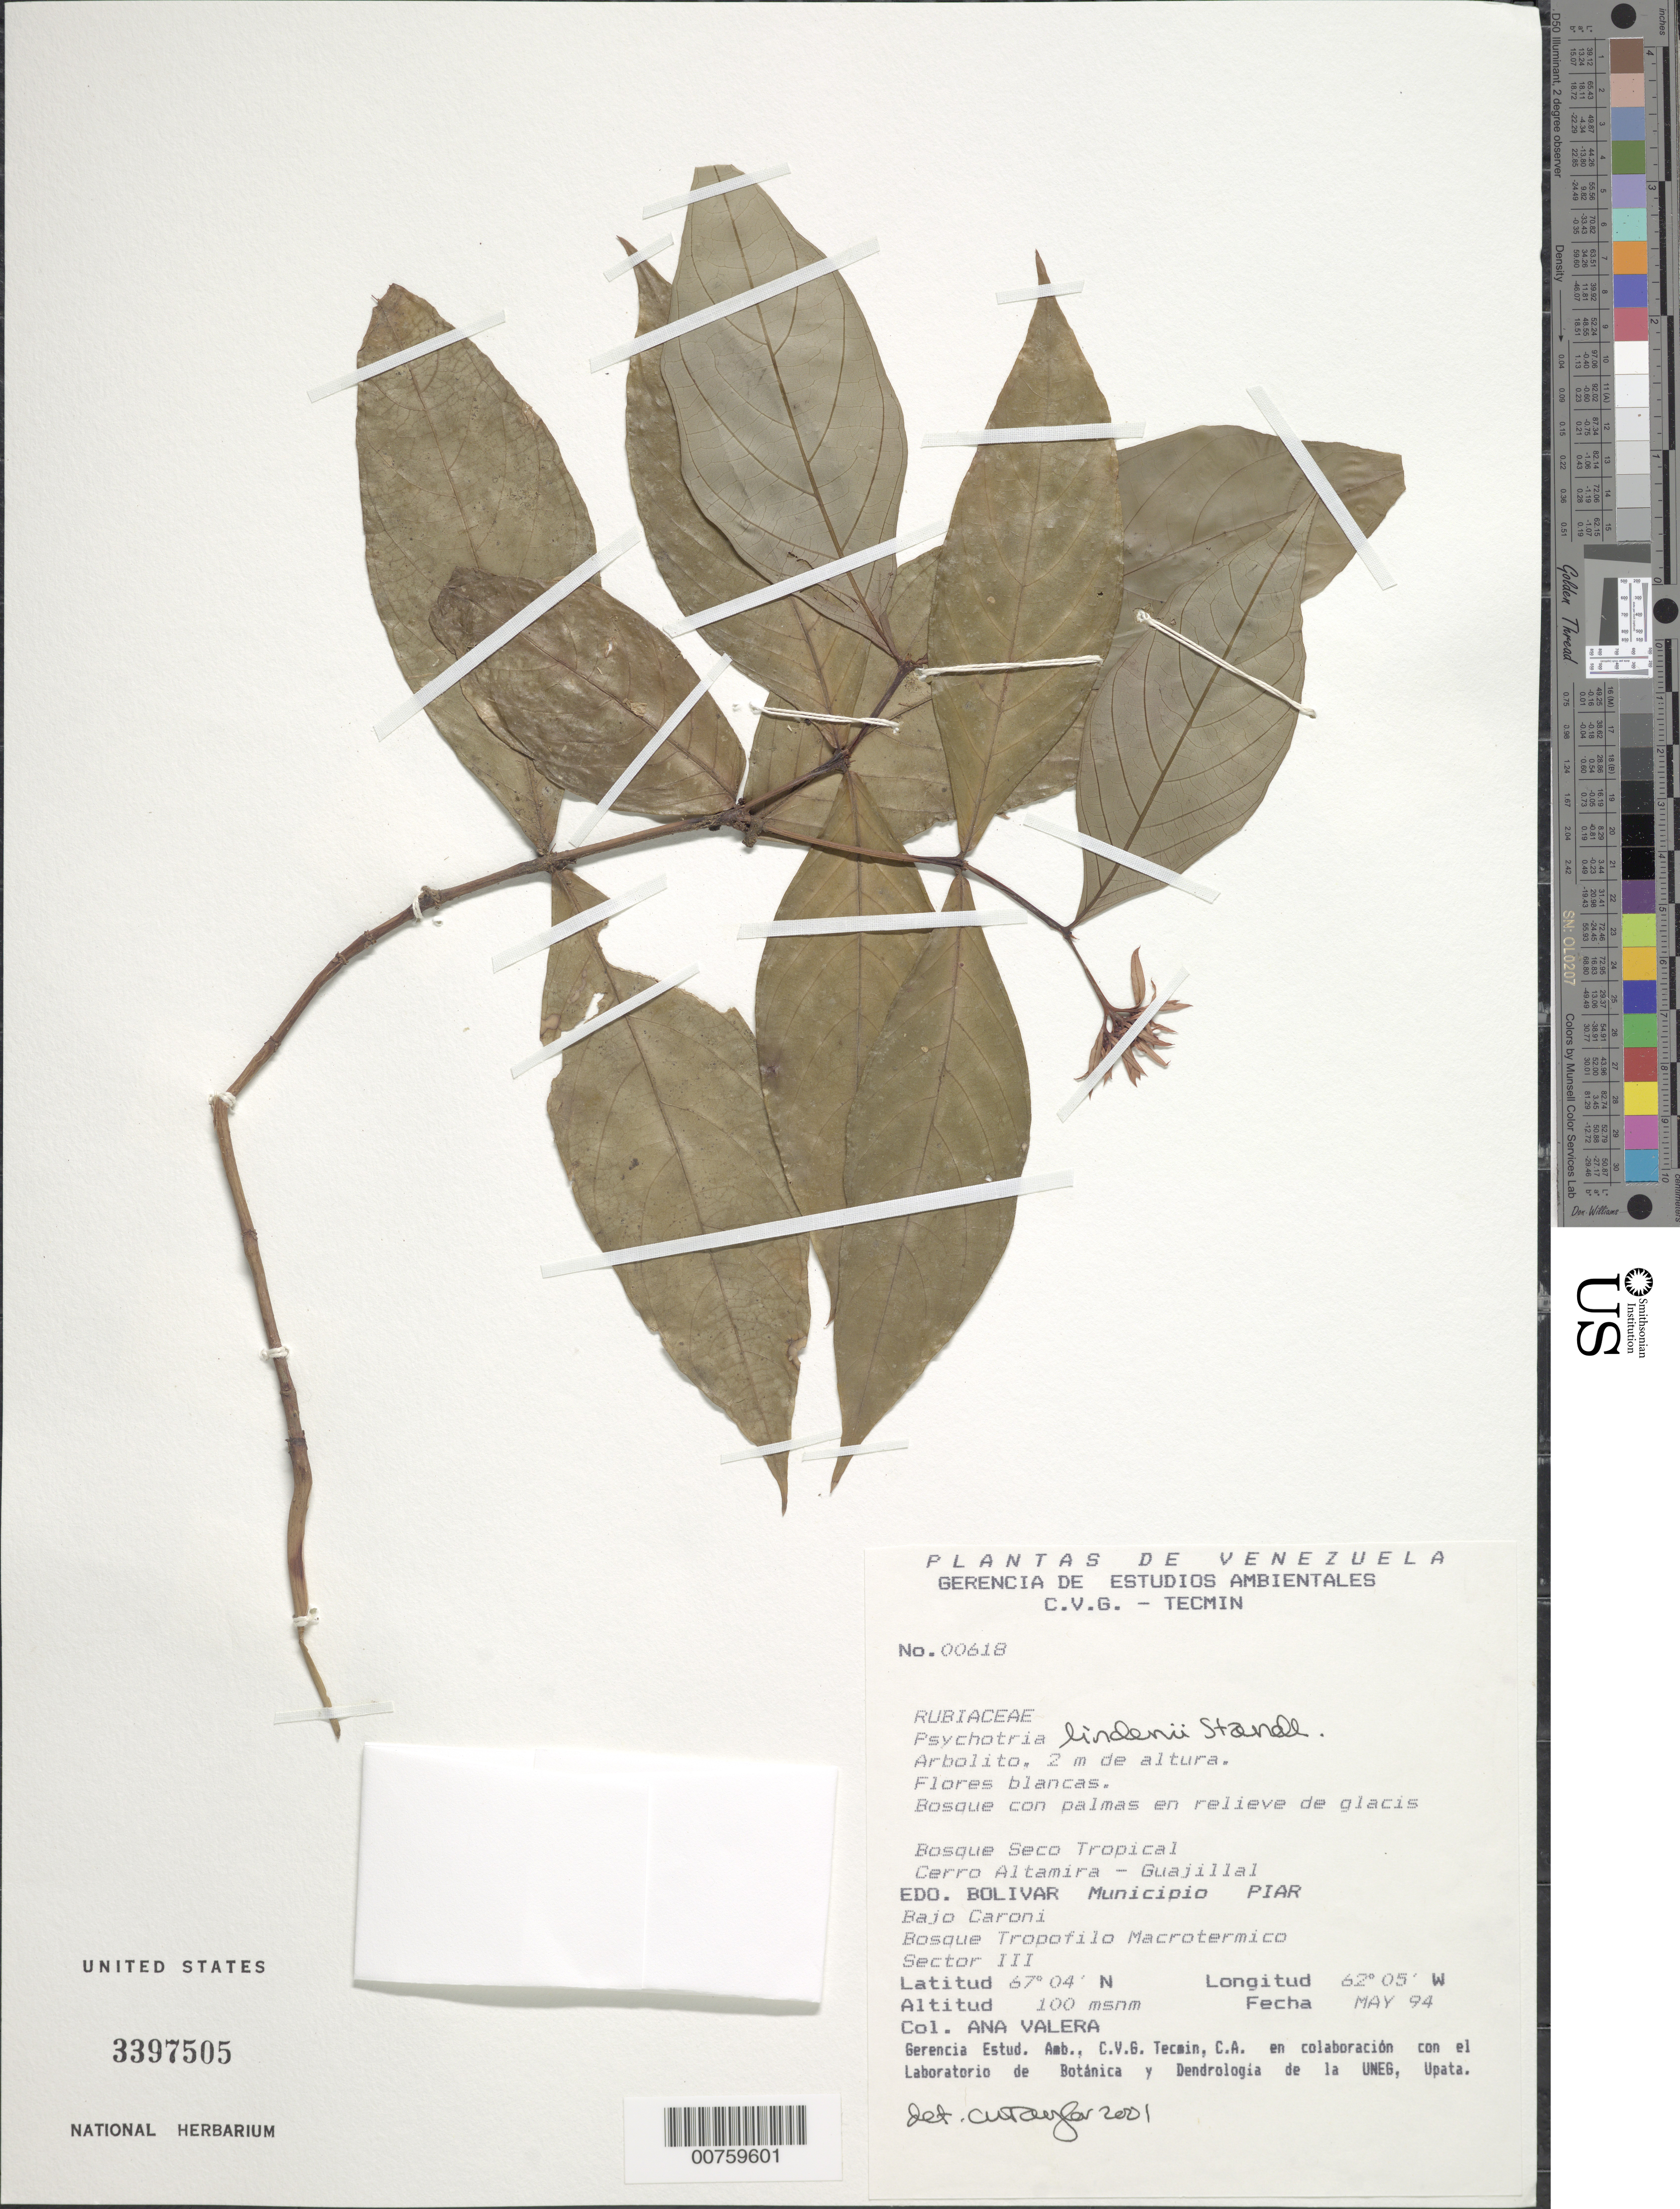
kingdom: Plantae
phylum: Tracheophyta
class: Magnoliopsida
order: Gentianales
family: Rubiaceae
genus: Psychotria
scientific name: Psychotria lindenii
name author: Standl.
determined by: Taylor, Charlotte M.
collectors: A. Valera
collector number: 618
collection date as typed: May-94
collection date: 1994-05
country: Venezuela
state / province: Bolívar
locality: Mun. Piar, Bajo Caroní; Cerro Altamira - Guajillal, Sector III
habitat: Bosque seco tropical; bosque tropofilo macrotermico; bosque con palmas en relieve de glacis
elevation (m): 100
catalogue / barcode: US 3397505